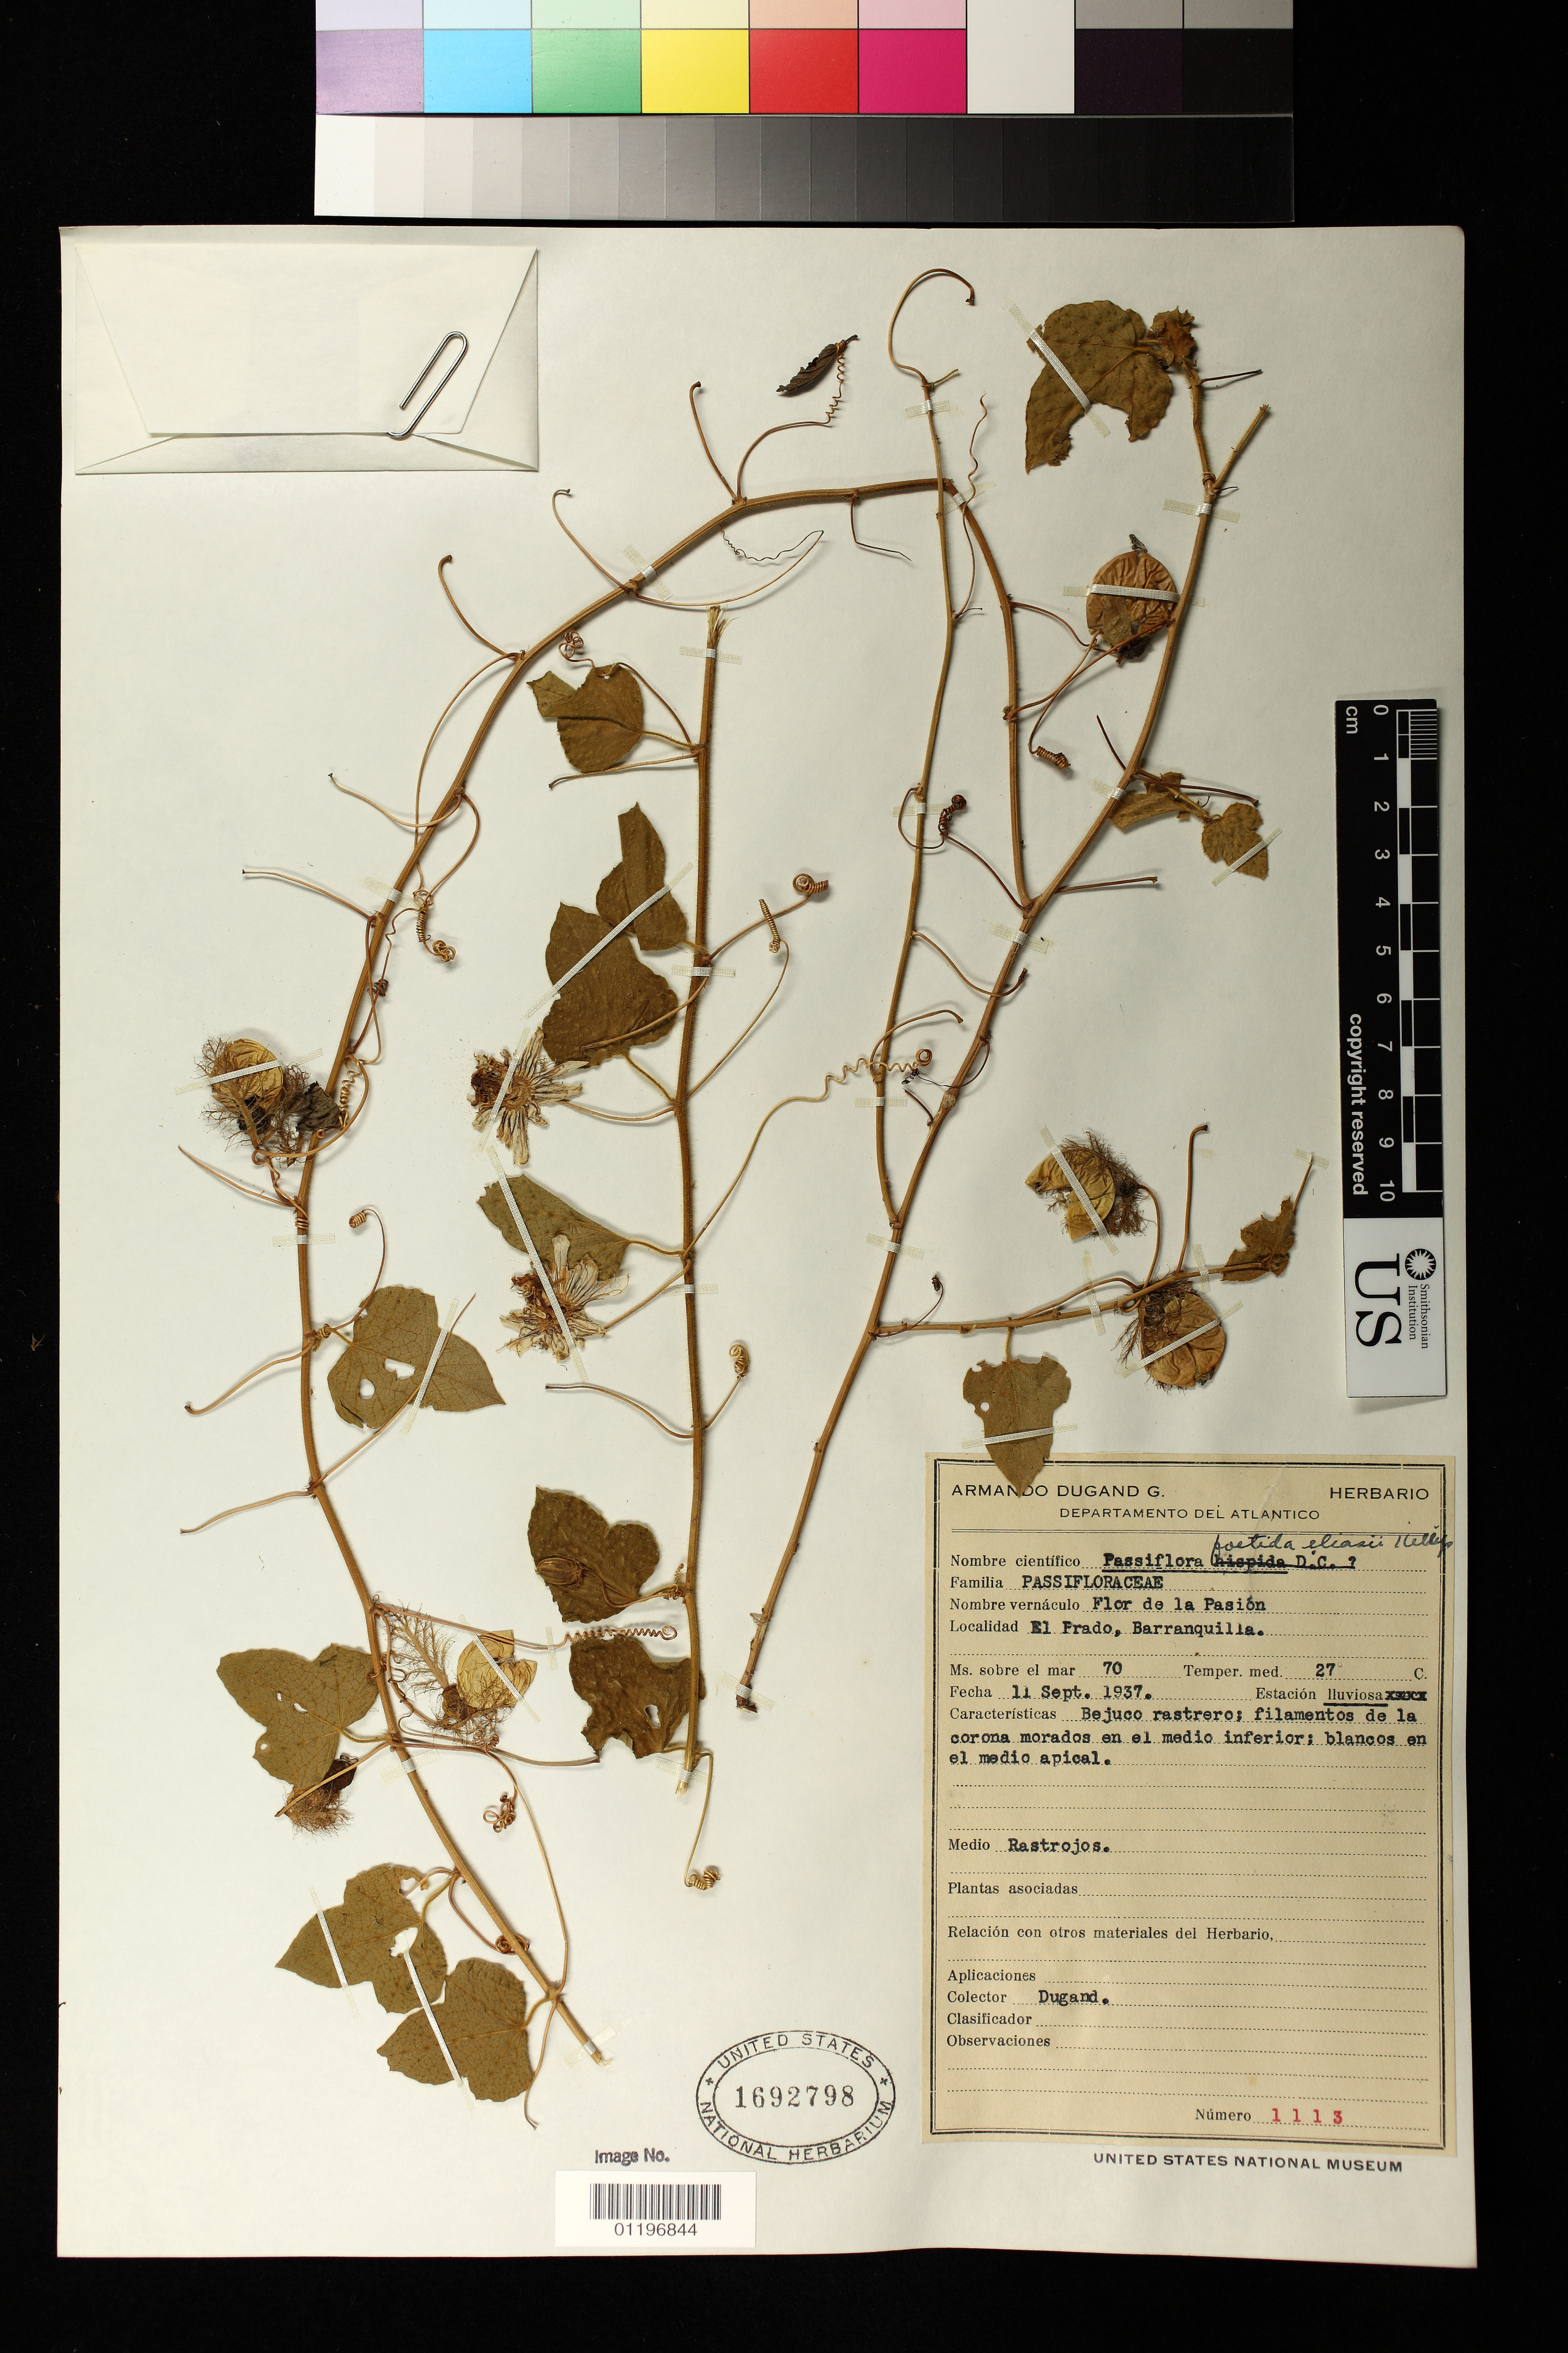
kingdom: Plantae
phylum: Tracheophyta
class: Magnoliopsida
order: Malpighiales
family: Passifloraceae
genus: Passiflora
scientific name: Passiflora foetida var. eliasii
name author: Killip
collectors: A. Dugand G.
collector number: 1113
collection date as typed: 09 Nov 1937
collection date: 1937-11-09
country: Colombia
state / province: Atlántico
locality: El Prado, Barranquilla.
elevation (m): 70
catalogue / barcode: US 1692798